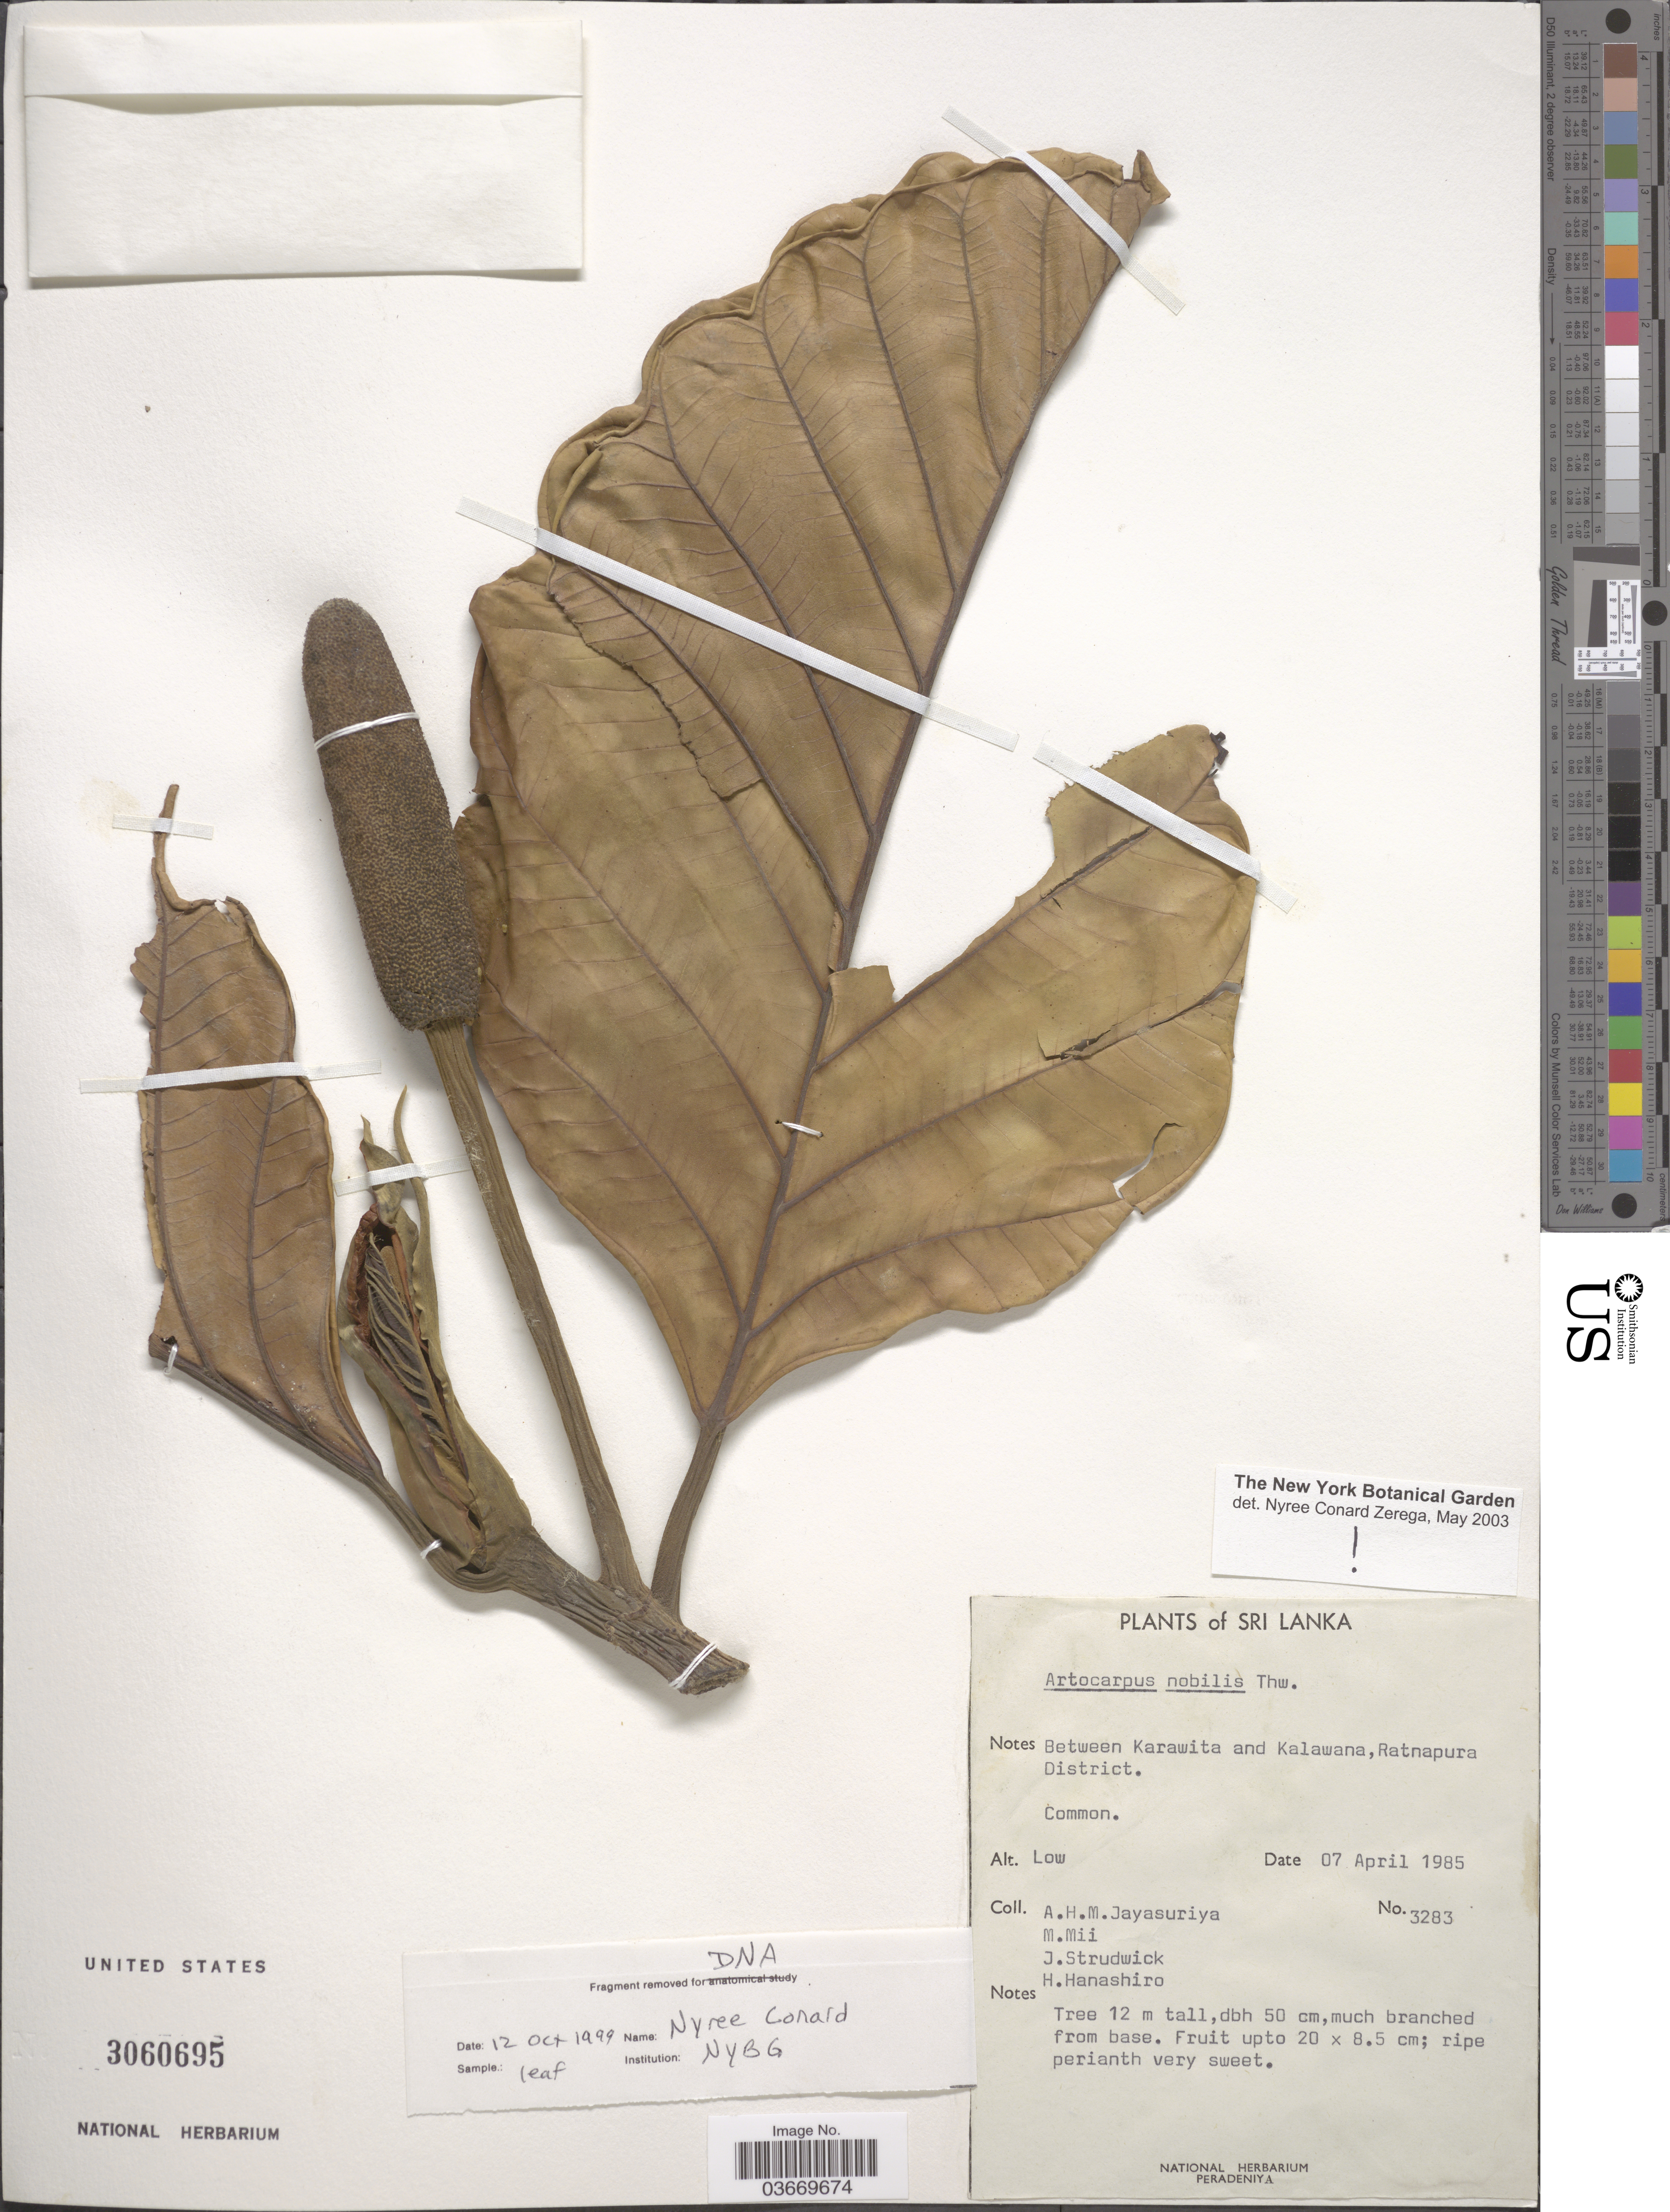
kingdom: Plantae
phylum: Tracheophyta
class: Magnoliopsida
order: Rosales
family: Moraceae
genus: Artocarpus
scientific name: Artocarpus nobilis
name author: Thwaites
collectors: A. H. Jayasuriya, M. Mii, J. J. Strudwick & H. Hanashiro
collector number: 3283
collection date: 1985-04-07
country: Sri Lanka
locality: Between Karawita and Kalawana, Ratnapura District.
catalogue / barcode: US 3060695